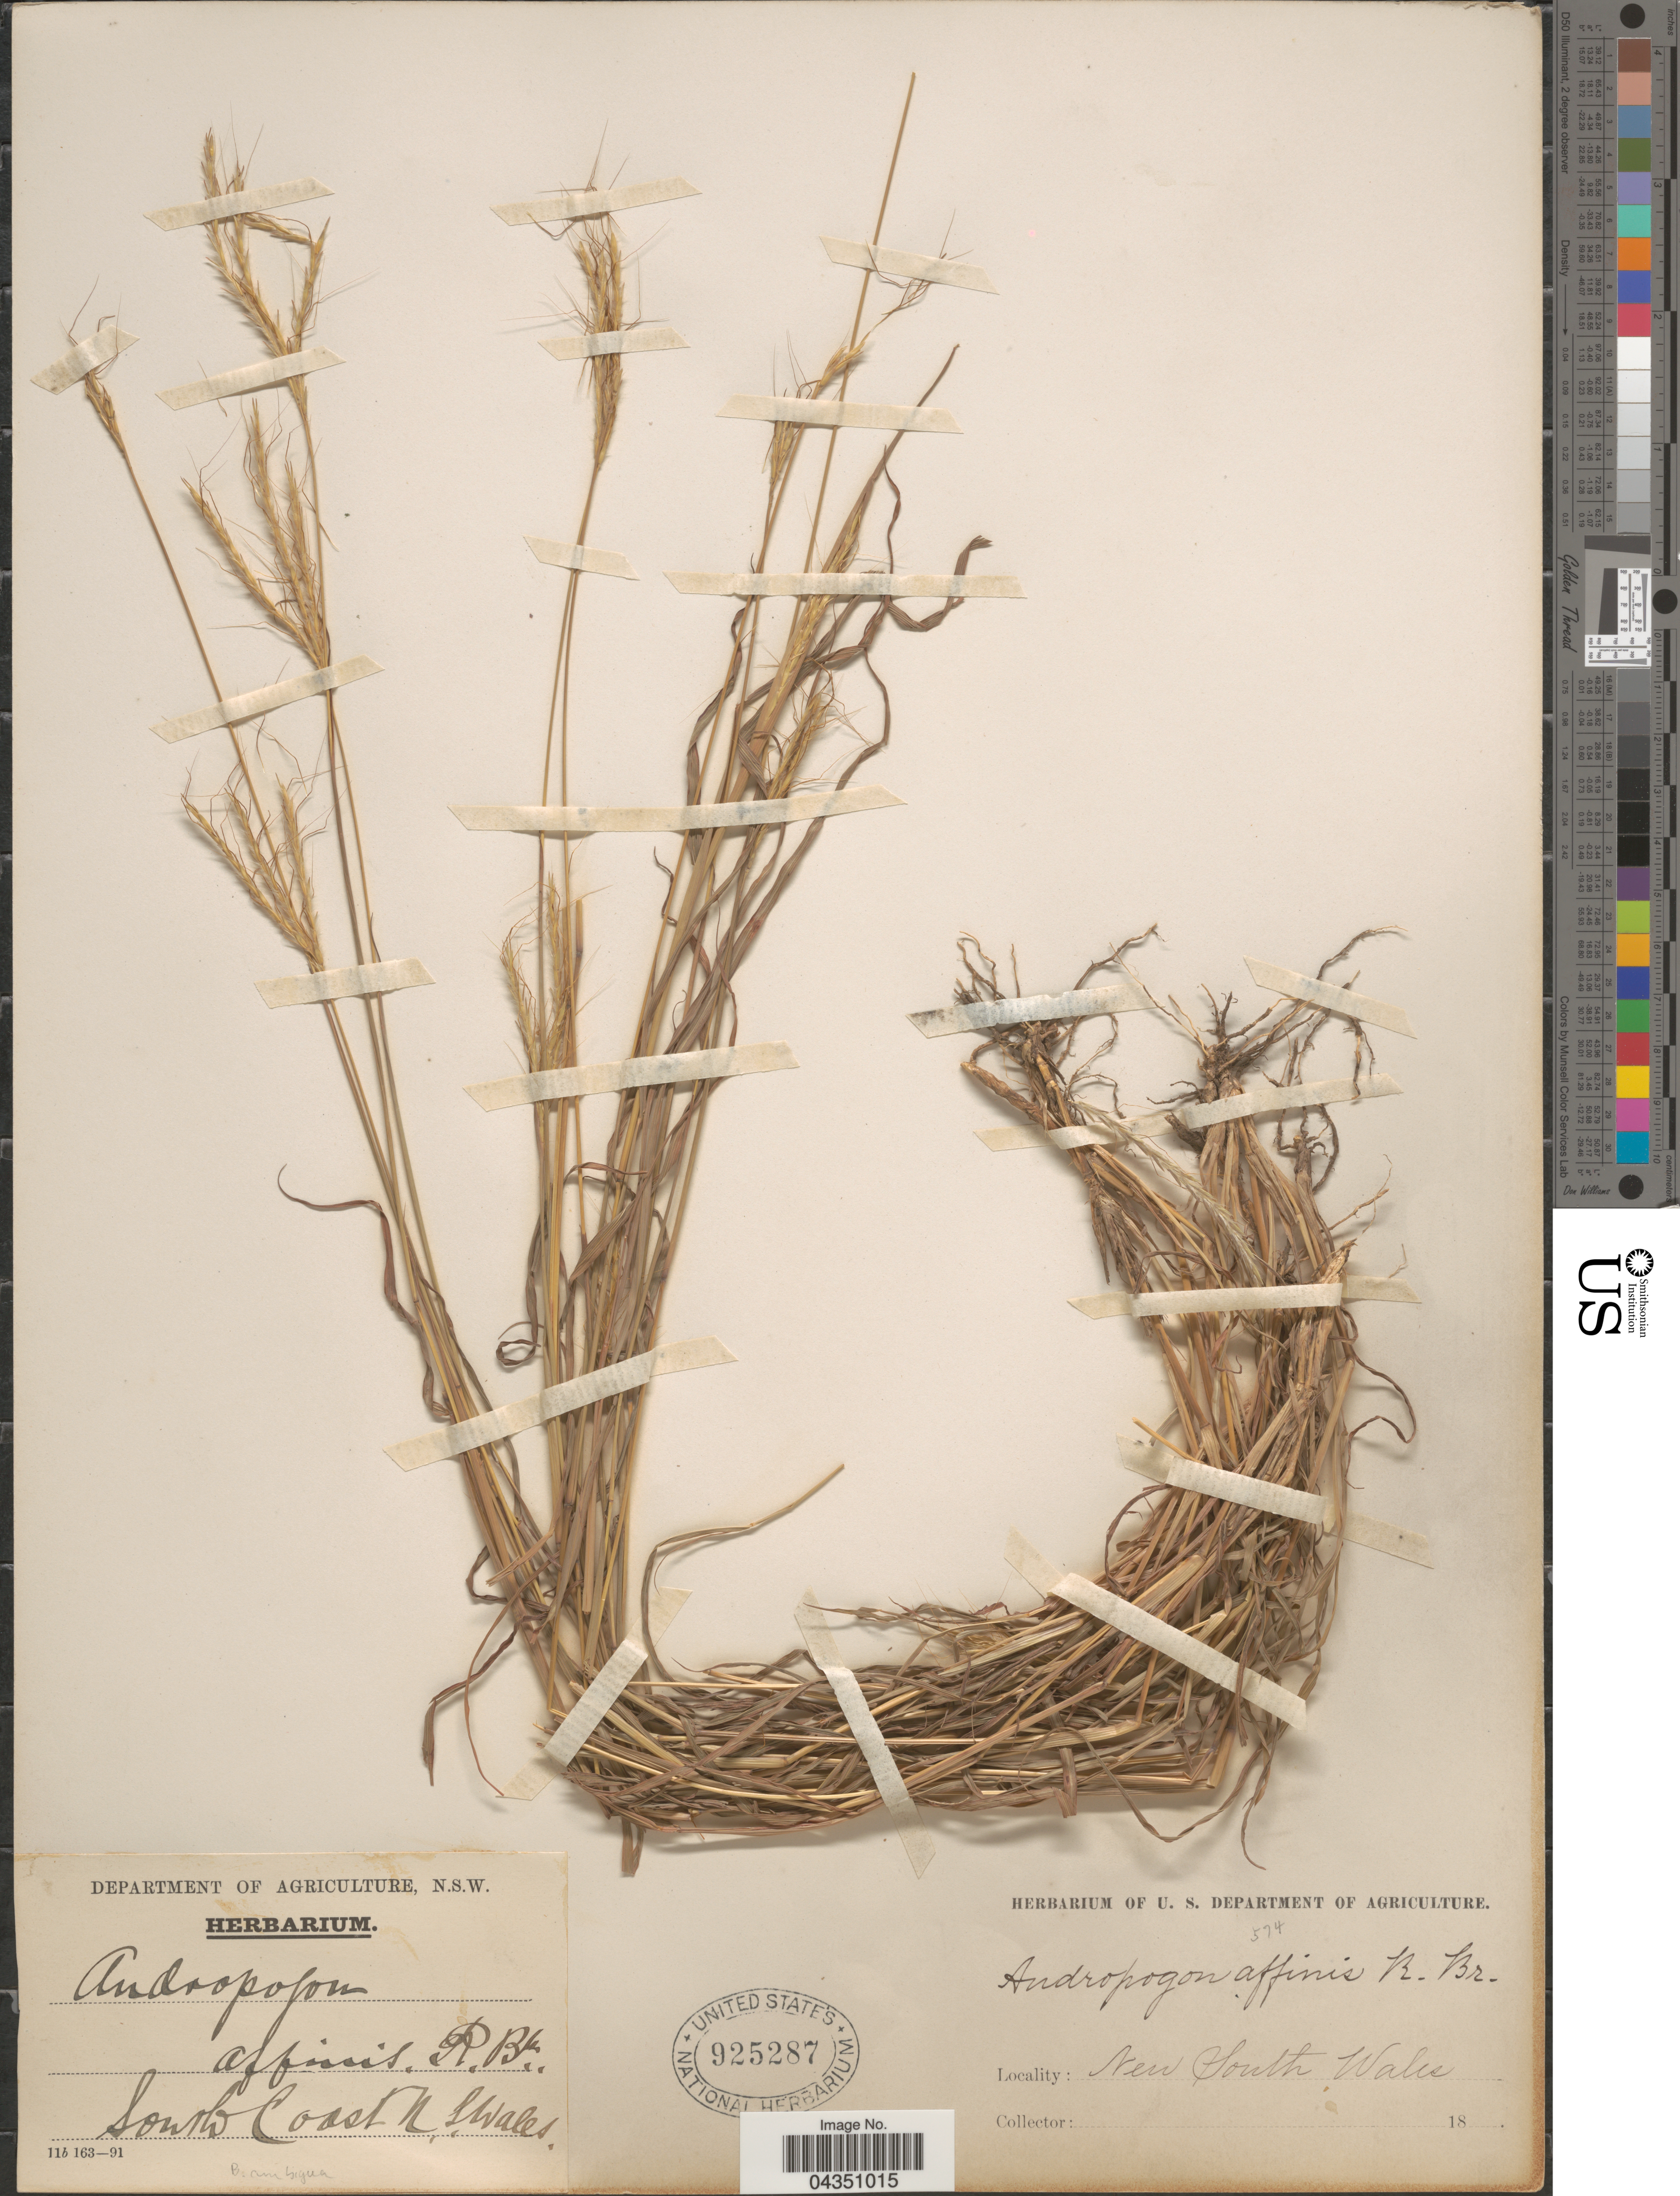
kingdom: Plantae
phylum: Tracheophyta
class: Liliopsida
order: Poales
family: Poaceae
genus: Dichanthium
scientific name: Dichanthium affine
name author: (R. Br.) A. Camus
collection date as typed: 18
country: Australia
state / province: New South Wales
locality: South Coast.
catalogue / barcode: US 925287